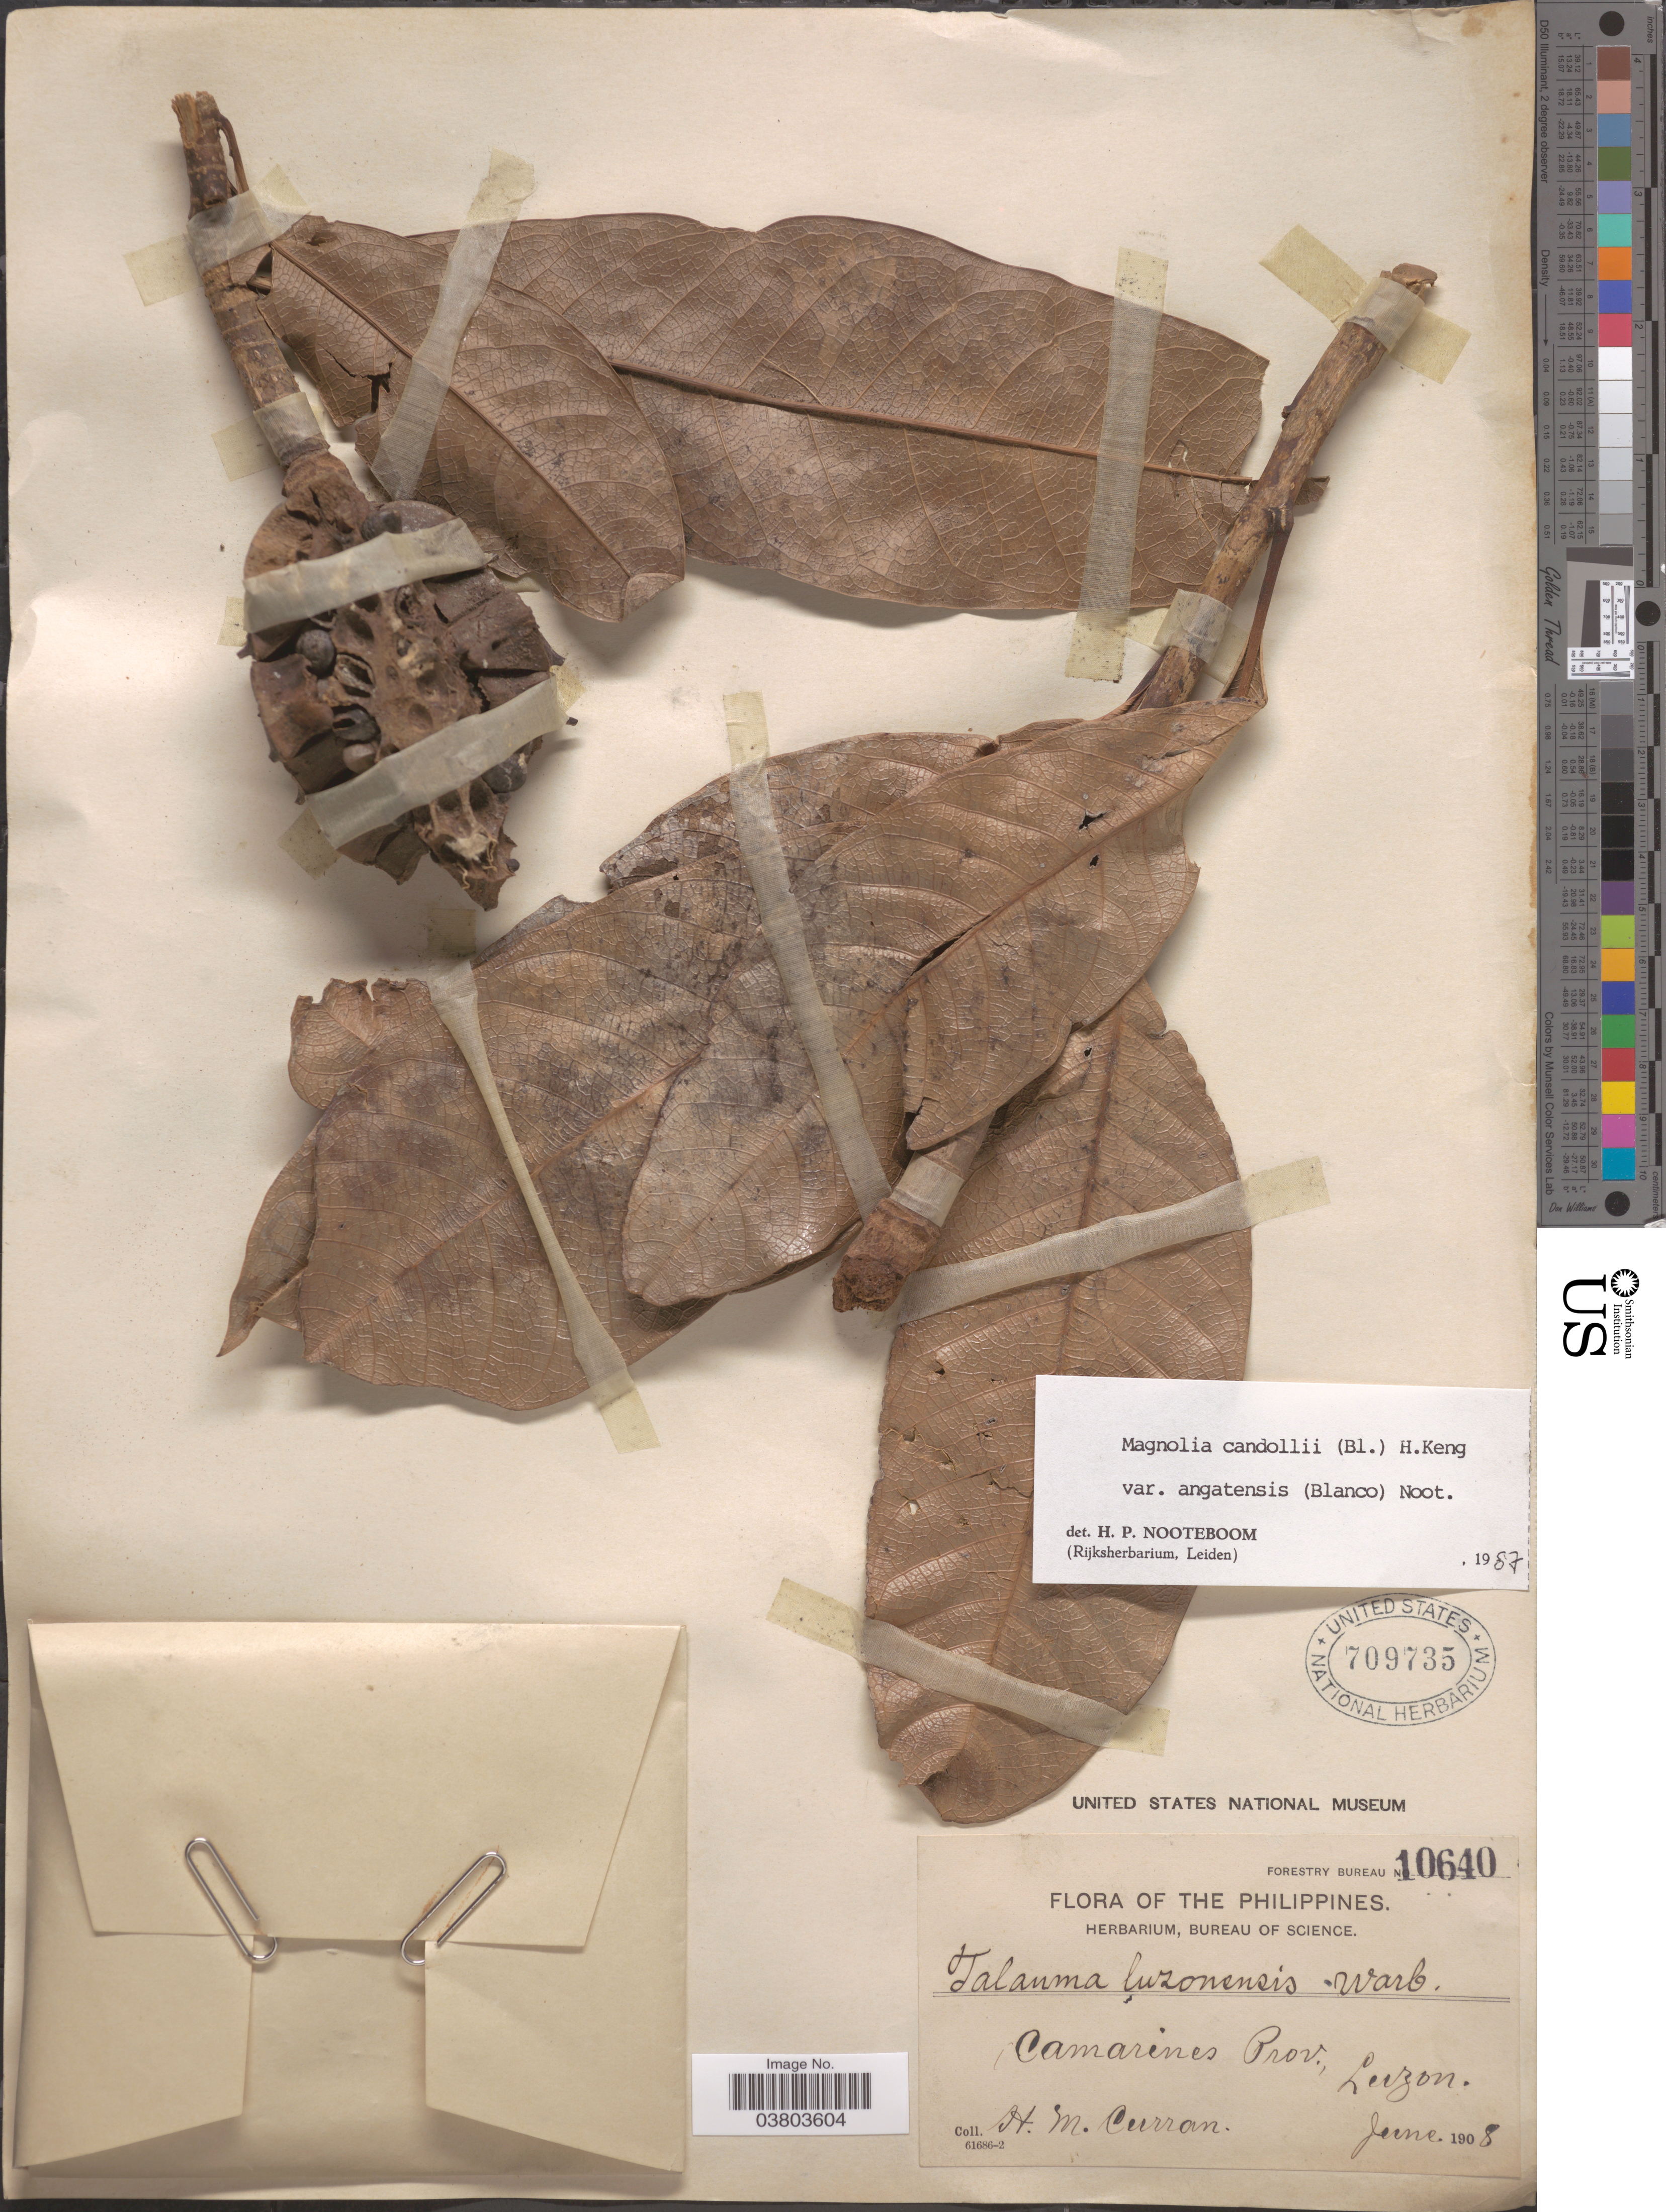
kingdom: Plantae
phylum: Tracheophyta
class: Magnoliopsida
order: Magnoliales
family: Magnoliaceae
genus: Magnolia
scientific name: Magnolia candollei var. angatensis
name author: (Blanco) Noot.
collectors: H. M. Curran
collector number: Forestry Bureau 10640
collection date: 1908-06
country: Philippines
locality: Camarines Prov., Luzon.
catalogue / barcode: US 709735